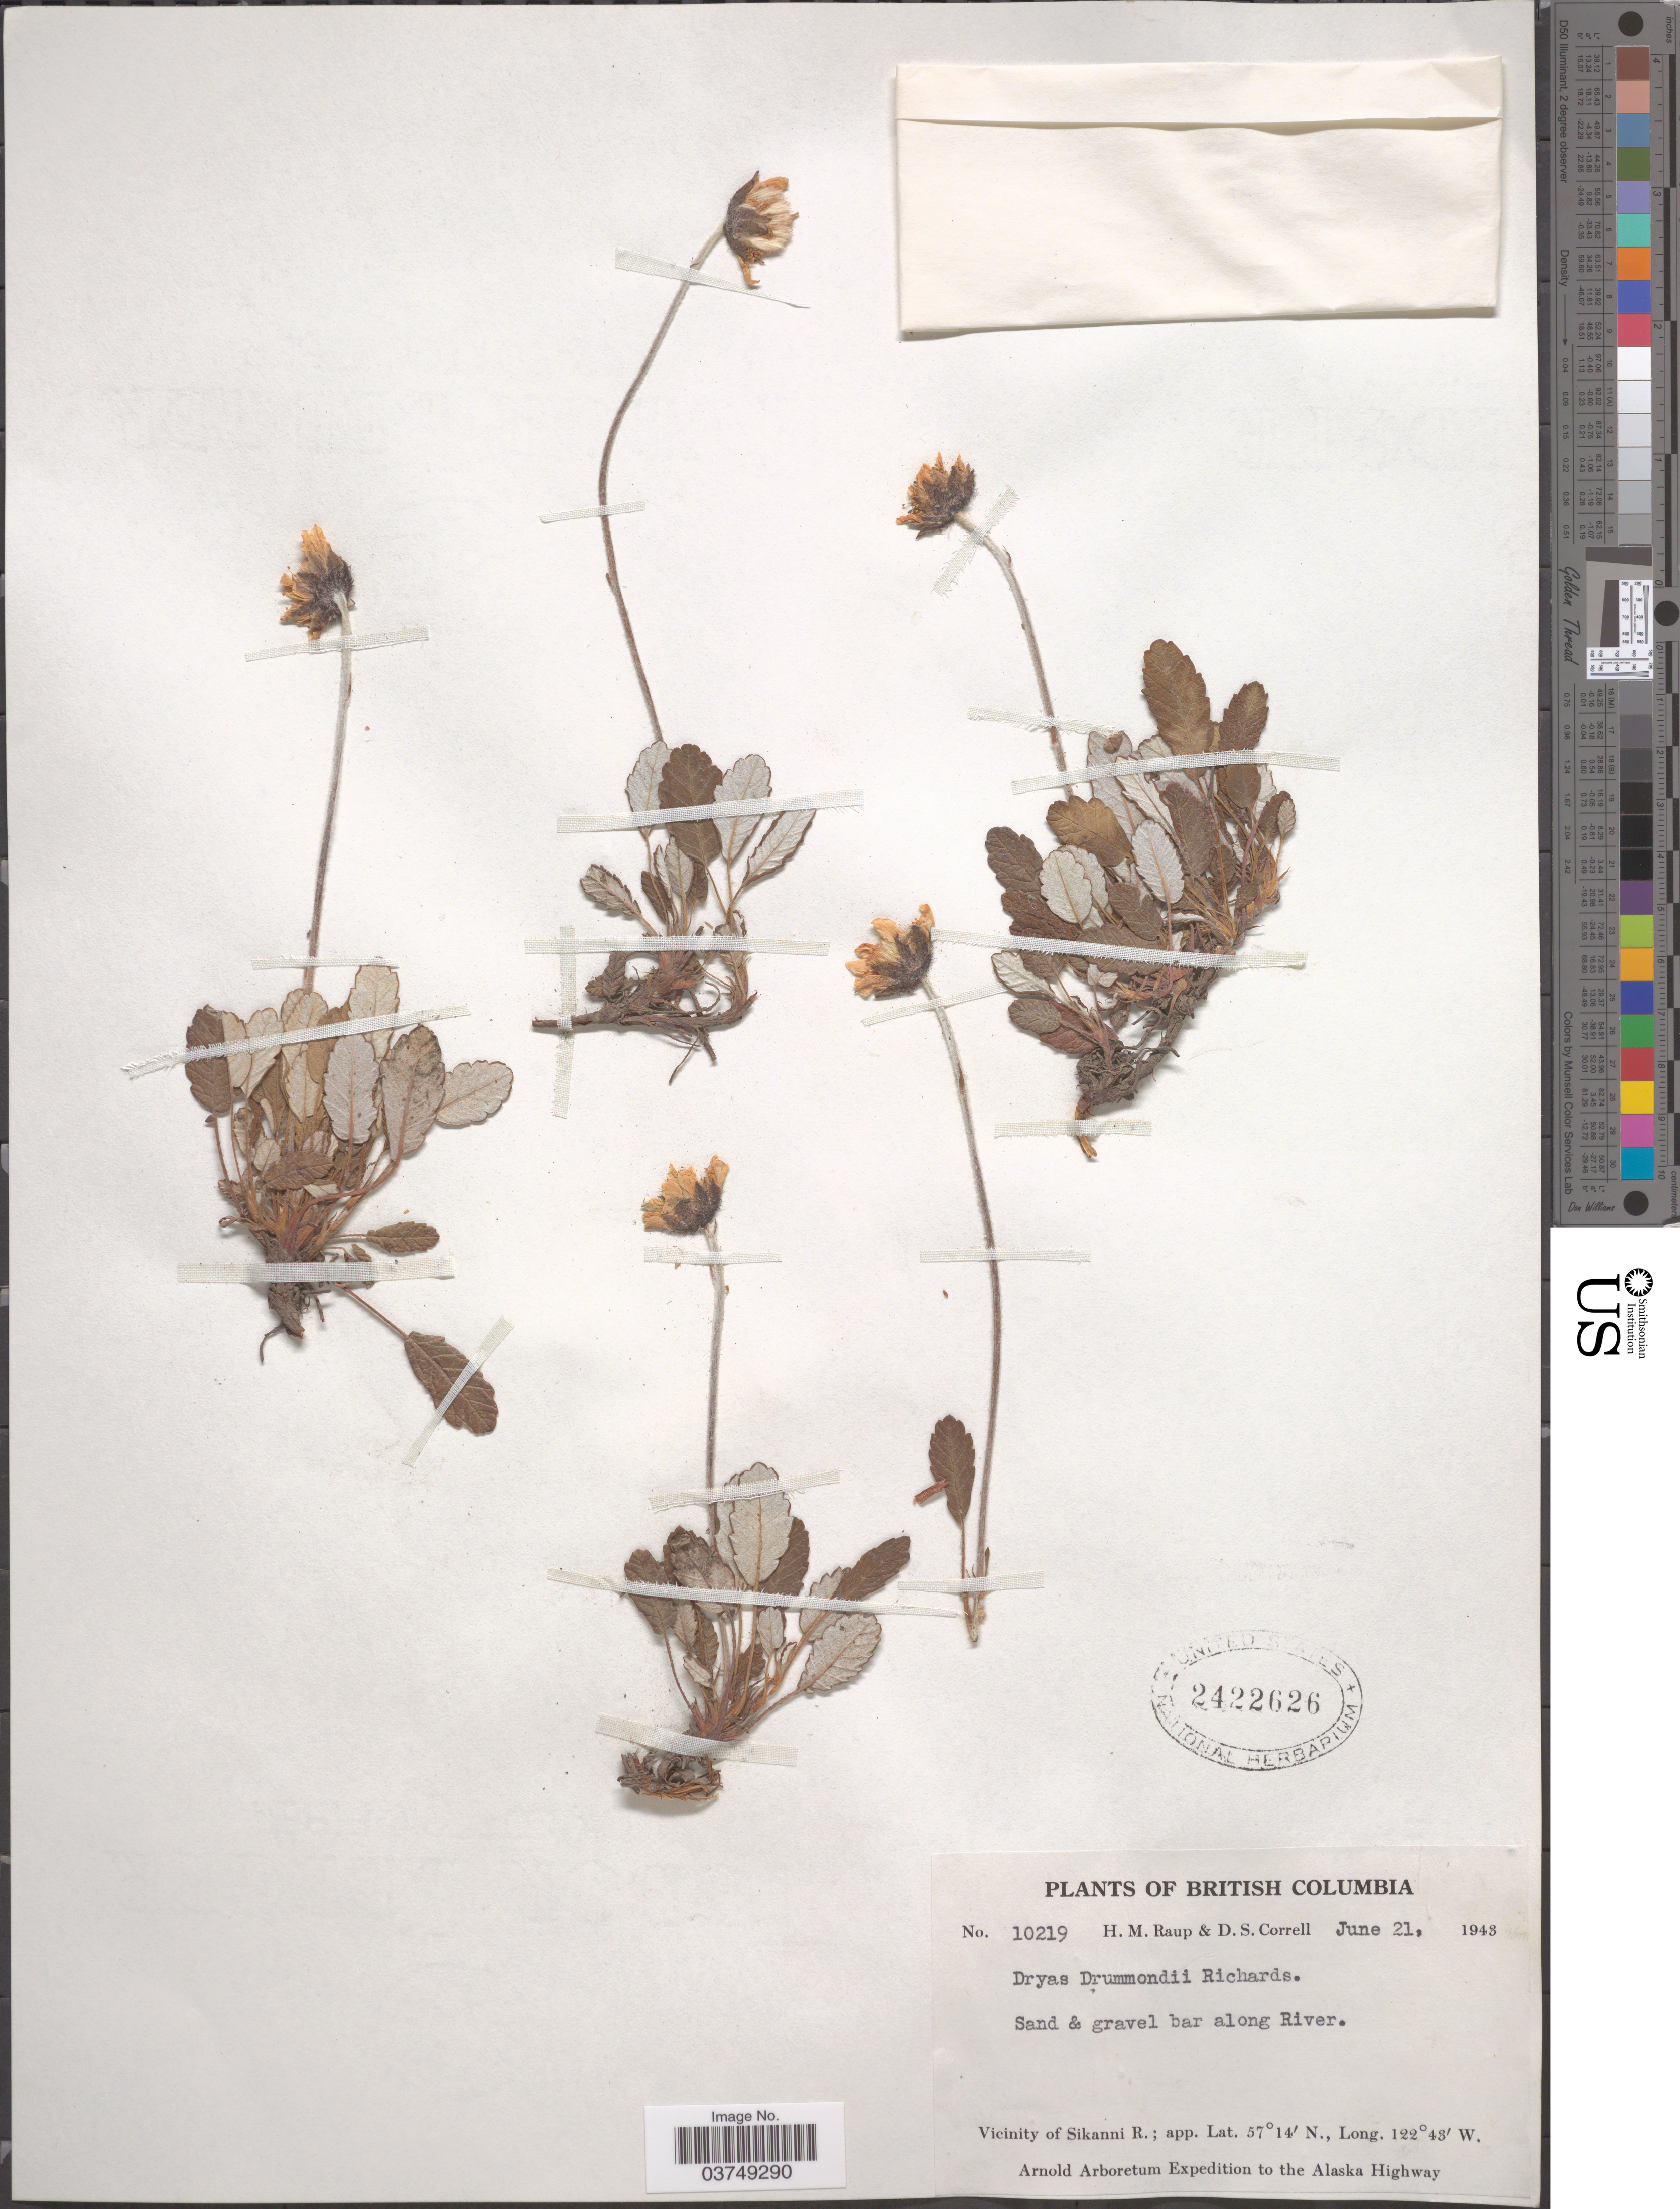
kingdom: Plantae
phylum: Tracheophyta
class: Magnoliopsida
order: Rosales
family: Rosaceae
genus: Dryas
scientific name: Dryas drummondii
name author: Hook. & Richardson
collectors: H. Raup & D. S. Correll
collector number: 10219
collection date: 1943-06-21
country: Canada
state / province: British Columbia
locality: Vicinity of Sikanni R. along River. The Alaska Highway.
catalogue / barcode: US 2422626